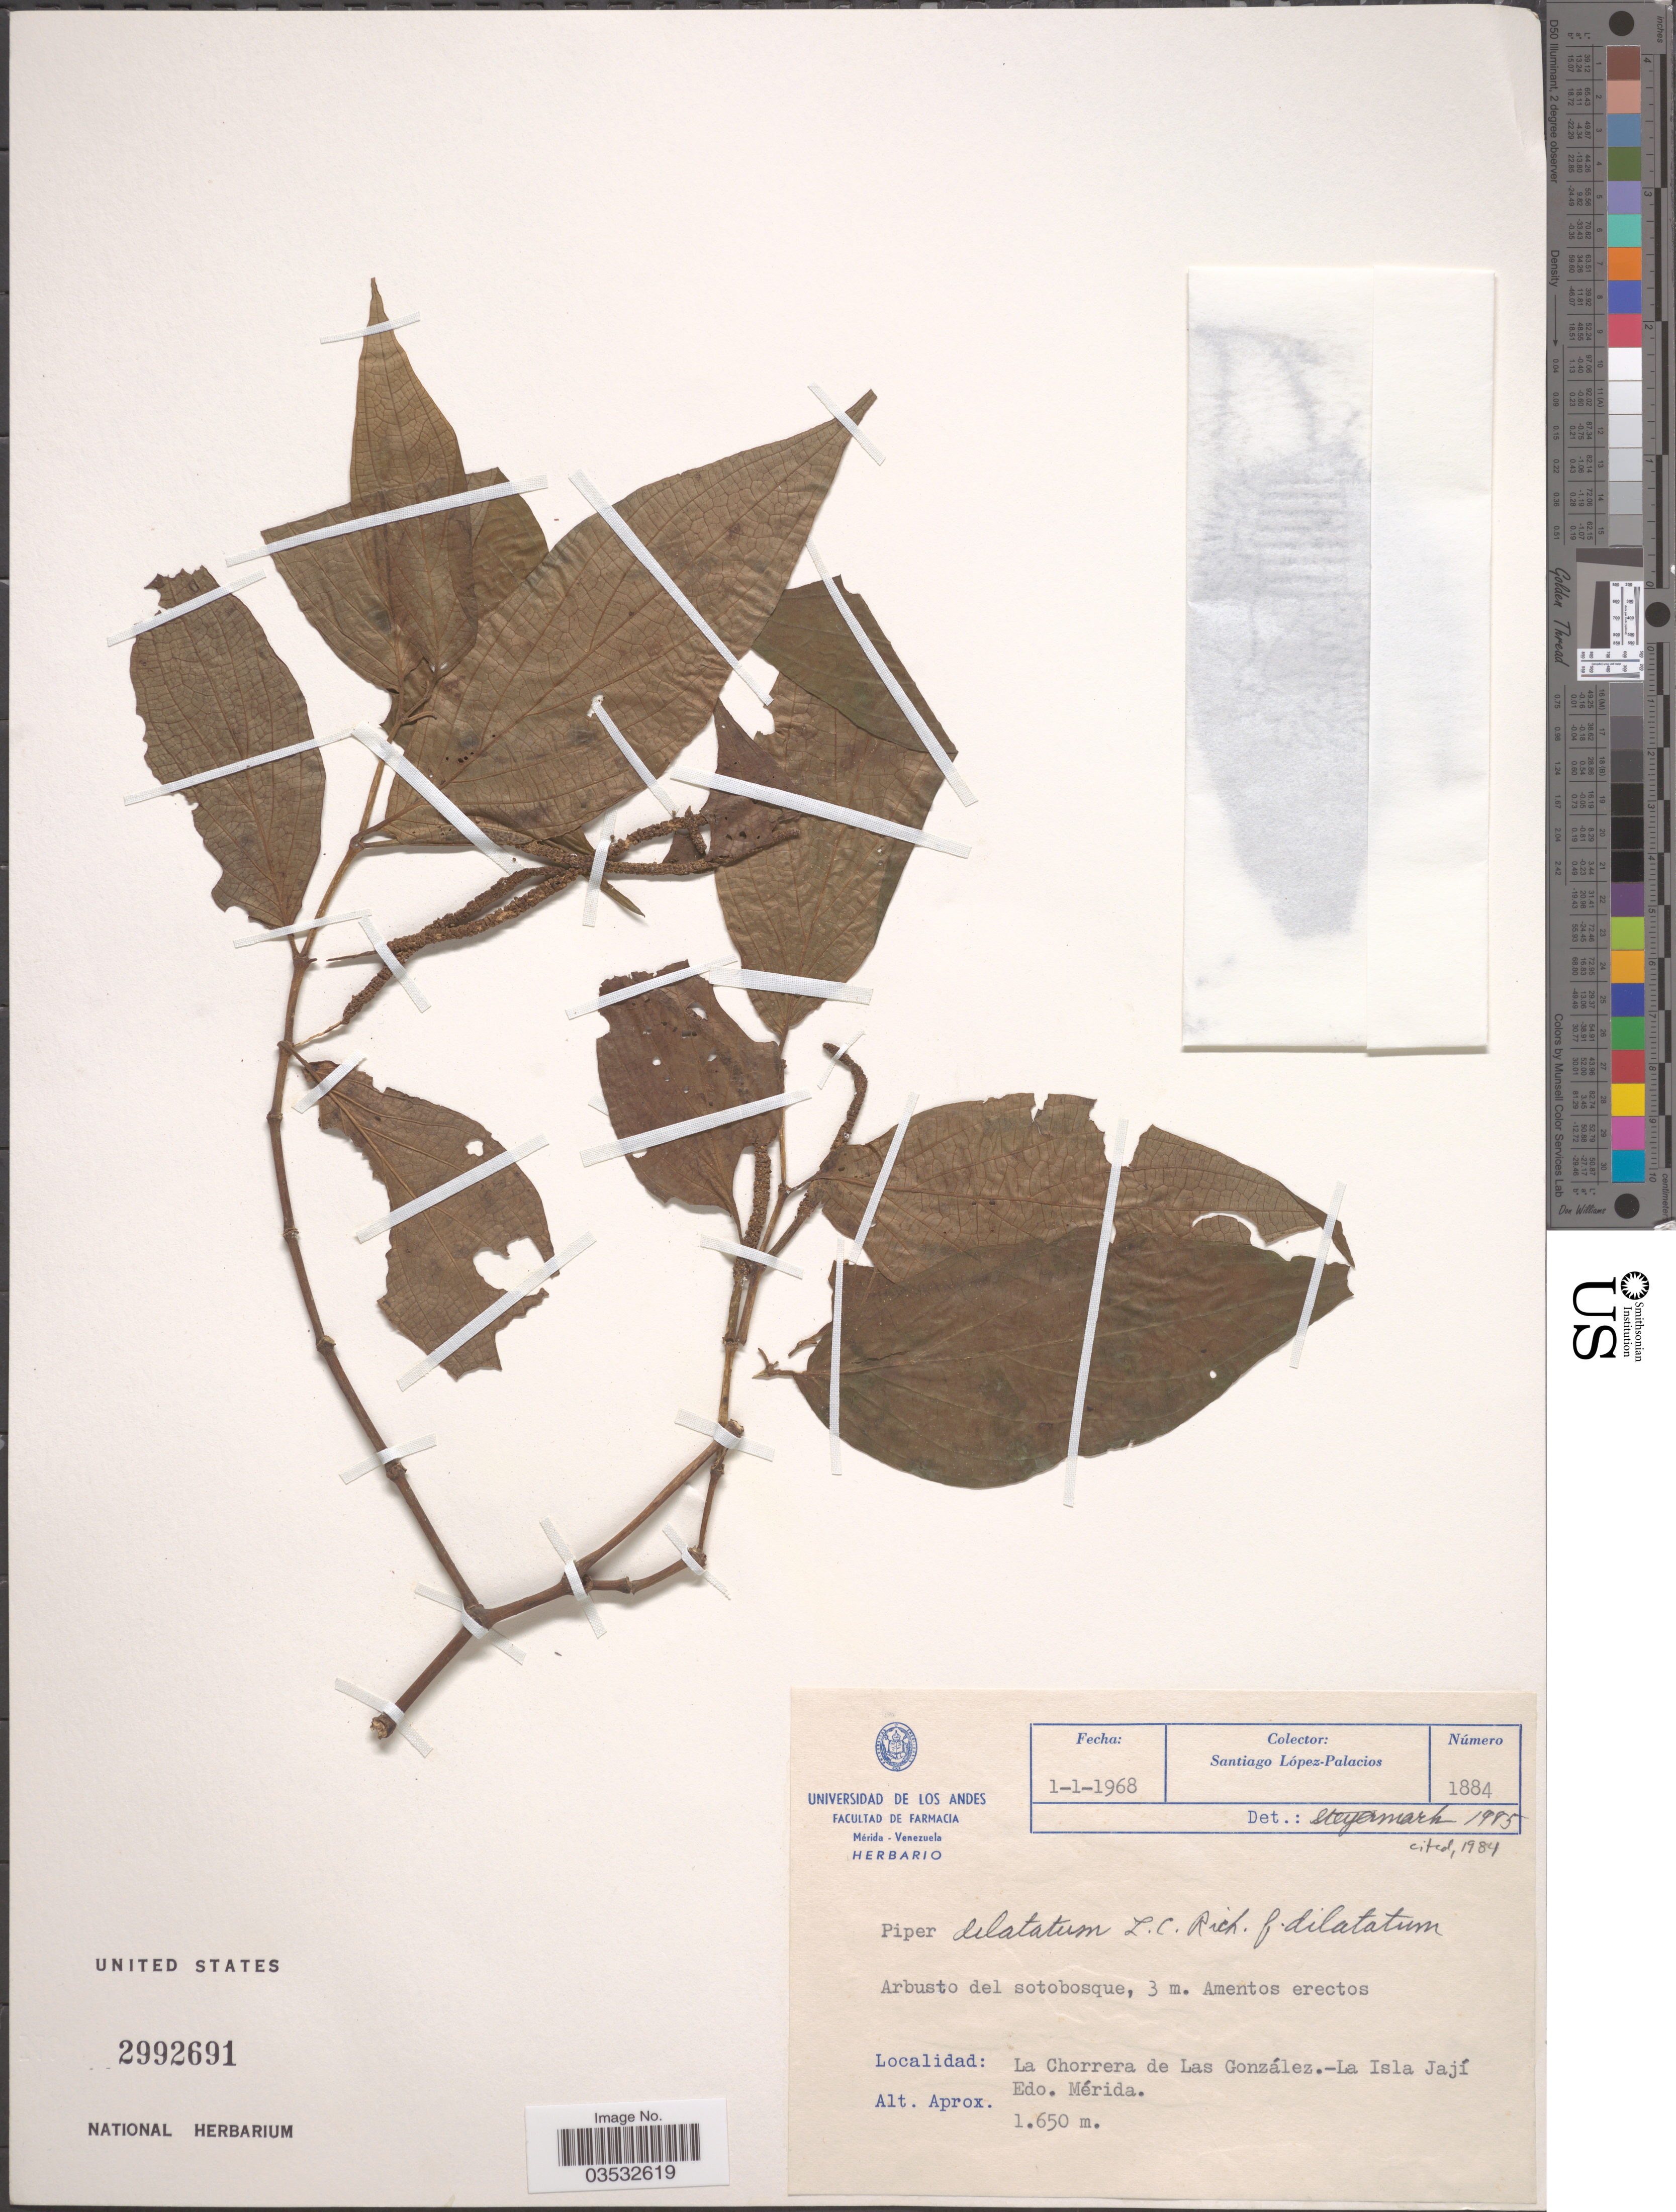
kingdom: Plantae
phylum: Tracheophyta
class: Magnoliopsida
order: Piperales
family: Piperaceae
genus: Piper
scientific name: Piper dilatatum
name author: Rich.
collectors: S. López-Palacios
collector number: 1884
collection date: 1968-01-01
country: Venezuela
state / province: Merida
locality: La Chorrera de Las Gonzáles.-La Isla Jají.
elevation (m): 1650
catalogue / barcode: US 2992691